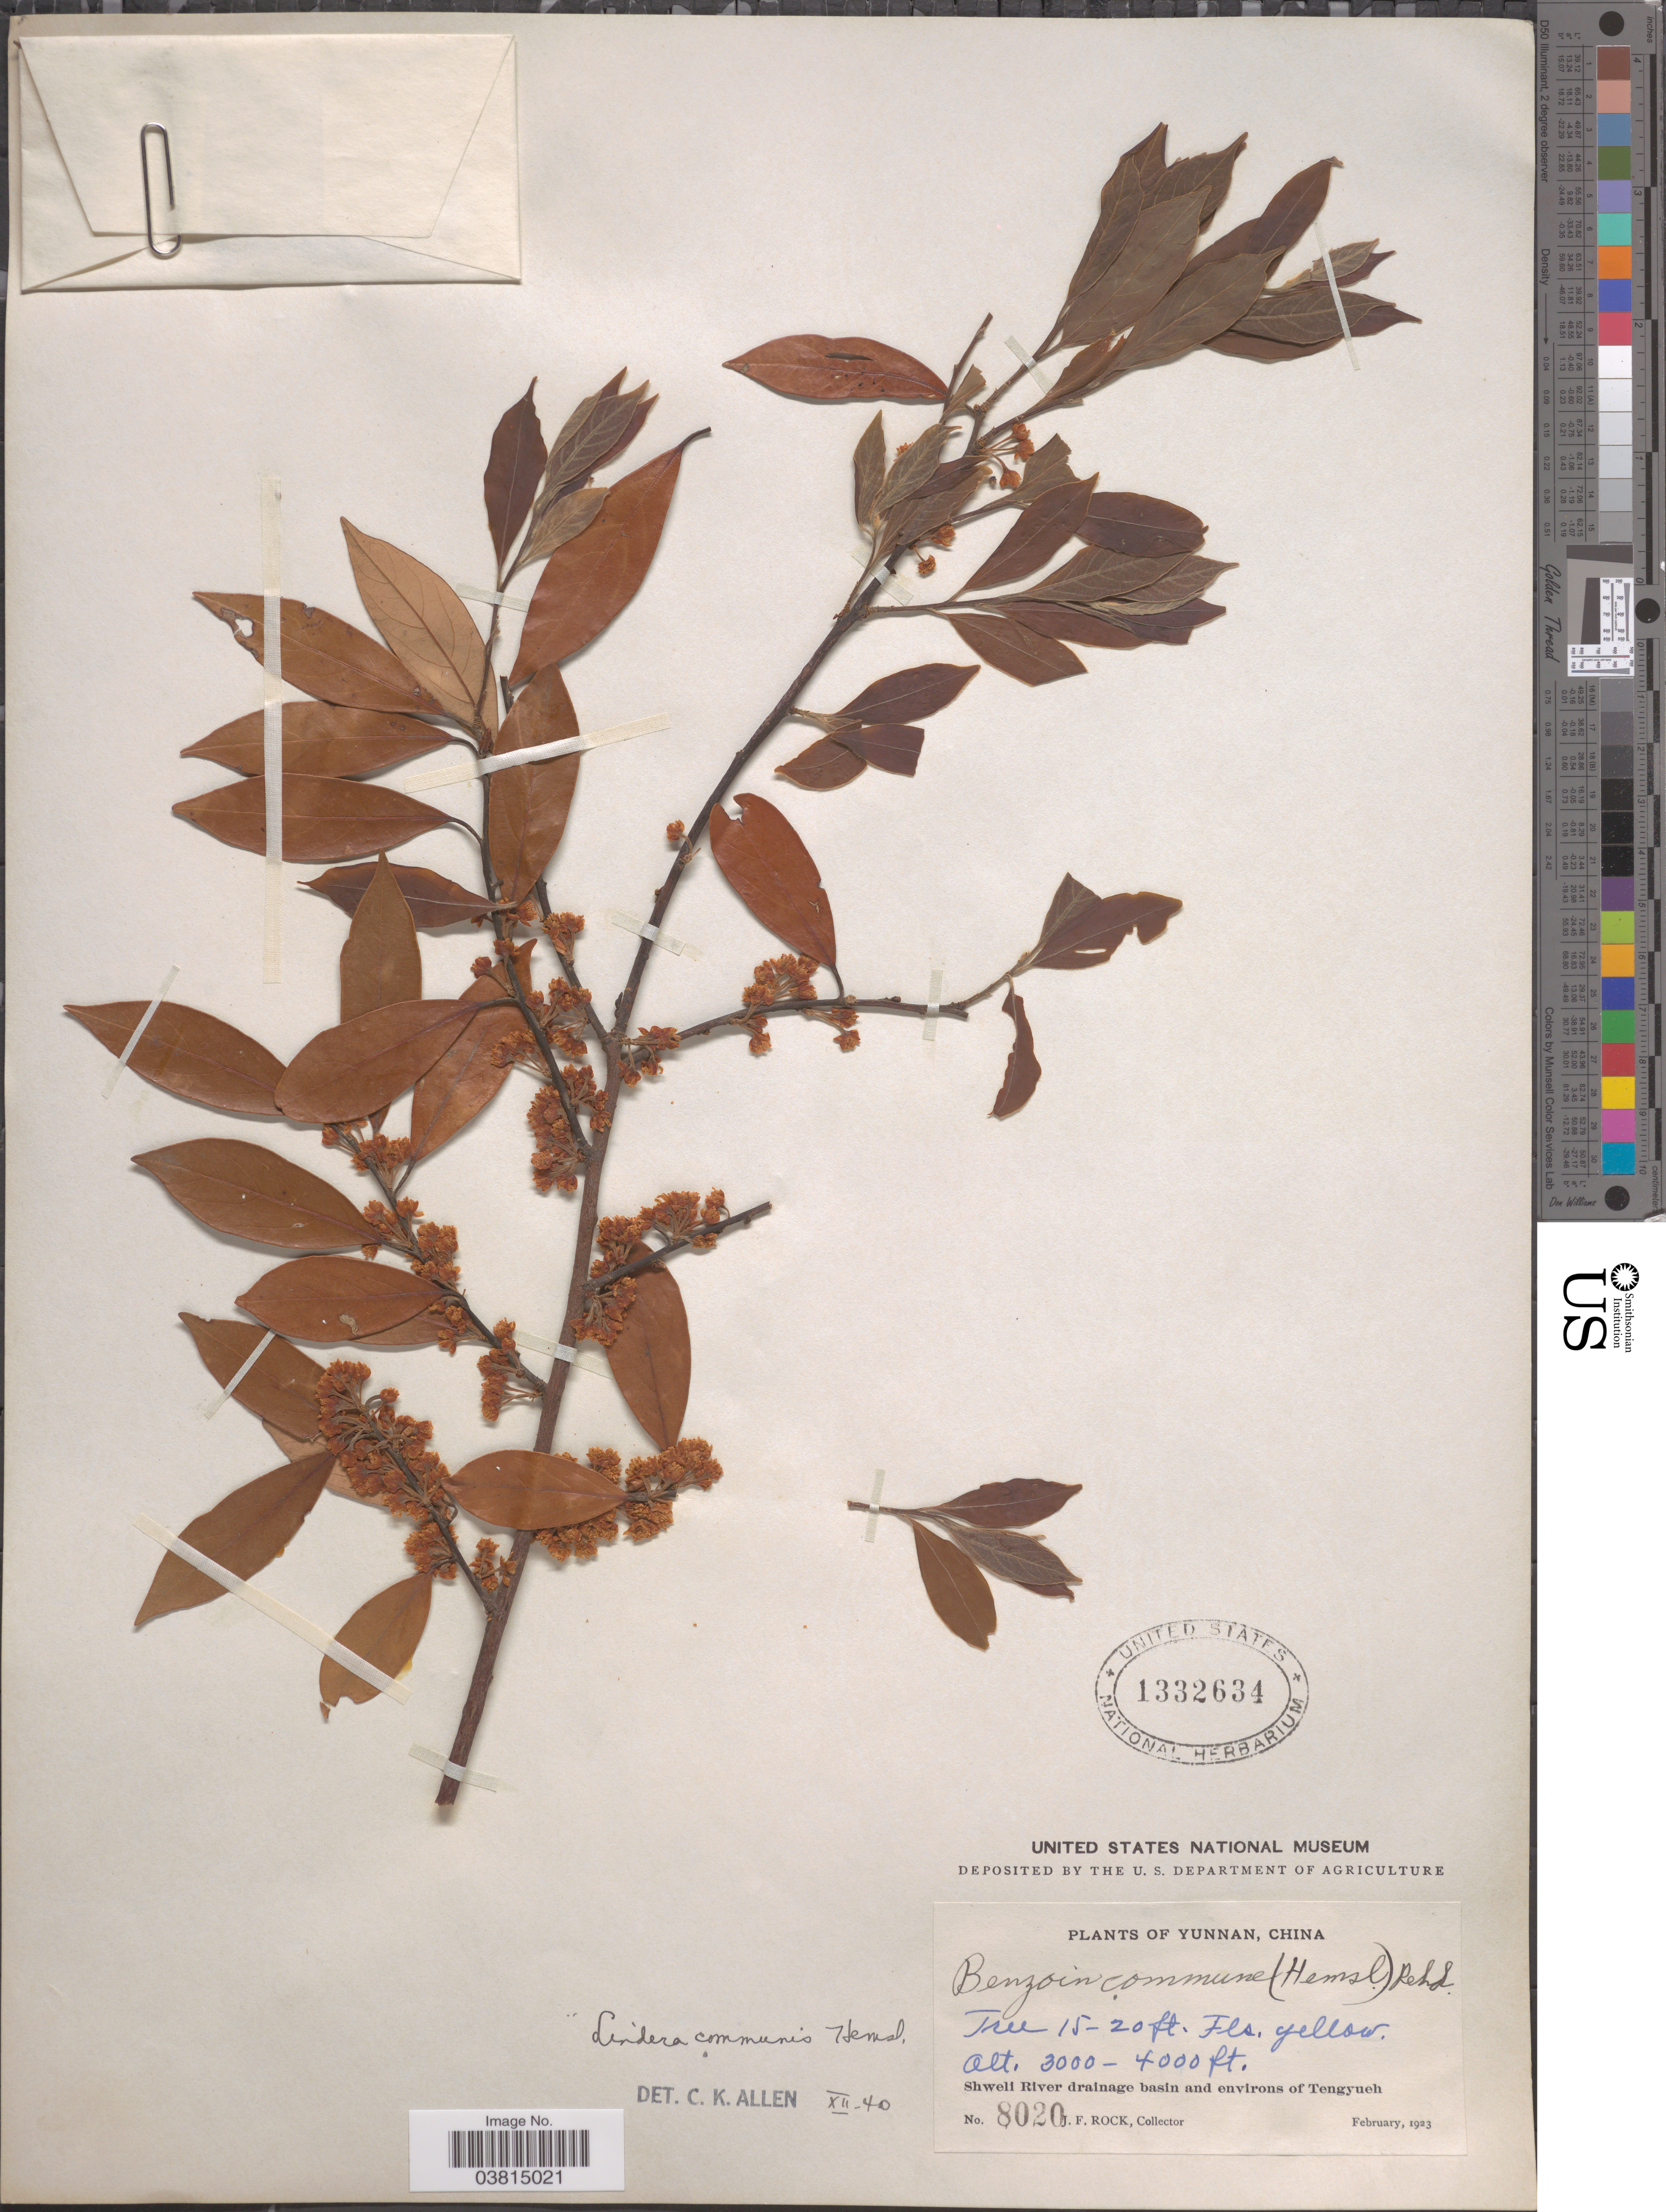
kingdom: Plantae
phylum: Tracheophyta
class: Magnoliopsida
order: Laurales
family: Lauraceae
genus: Lindera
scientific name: Lindera communis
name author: Hemsl.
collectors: J. Rock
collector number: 8020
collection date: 1923-02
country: China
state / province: Yunnan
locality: Shweli River drainage basin and environs of Tengyueh.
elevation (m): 914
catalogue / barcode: US 1332634